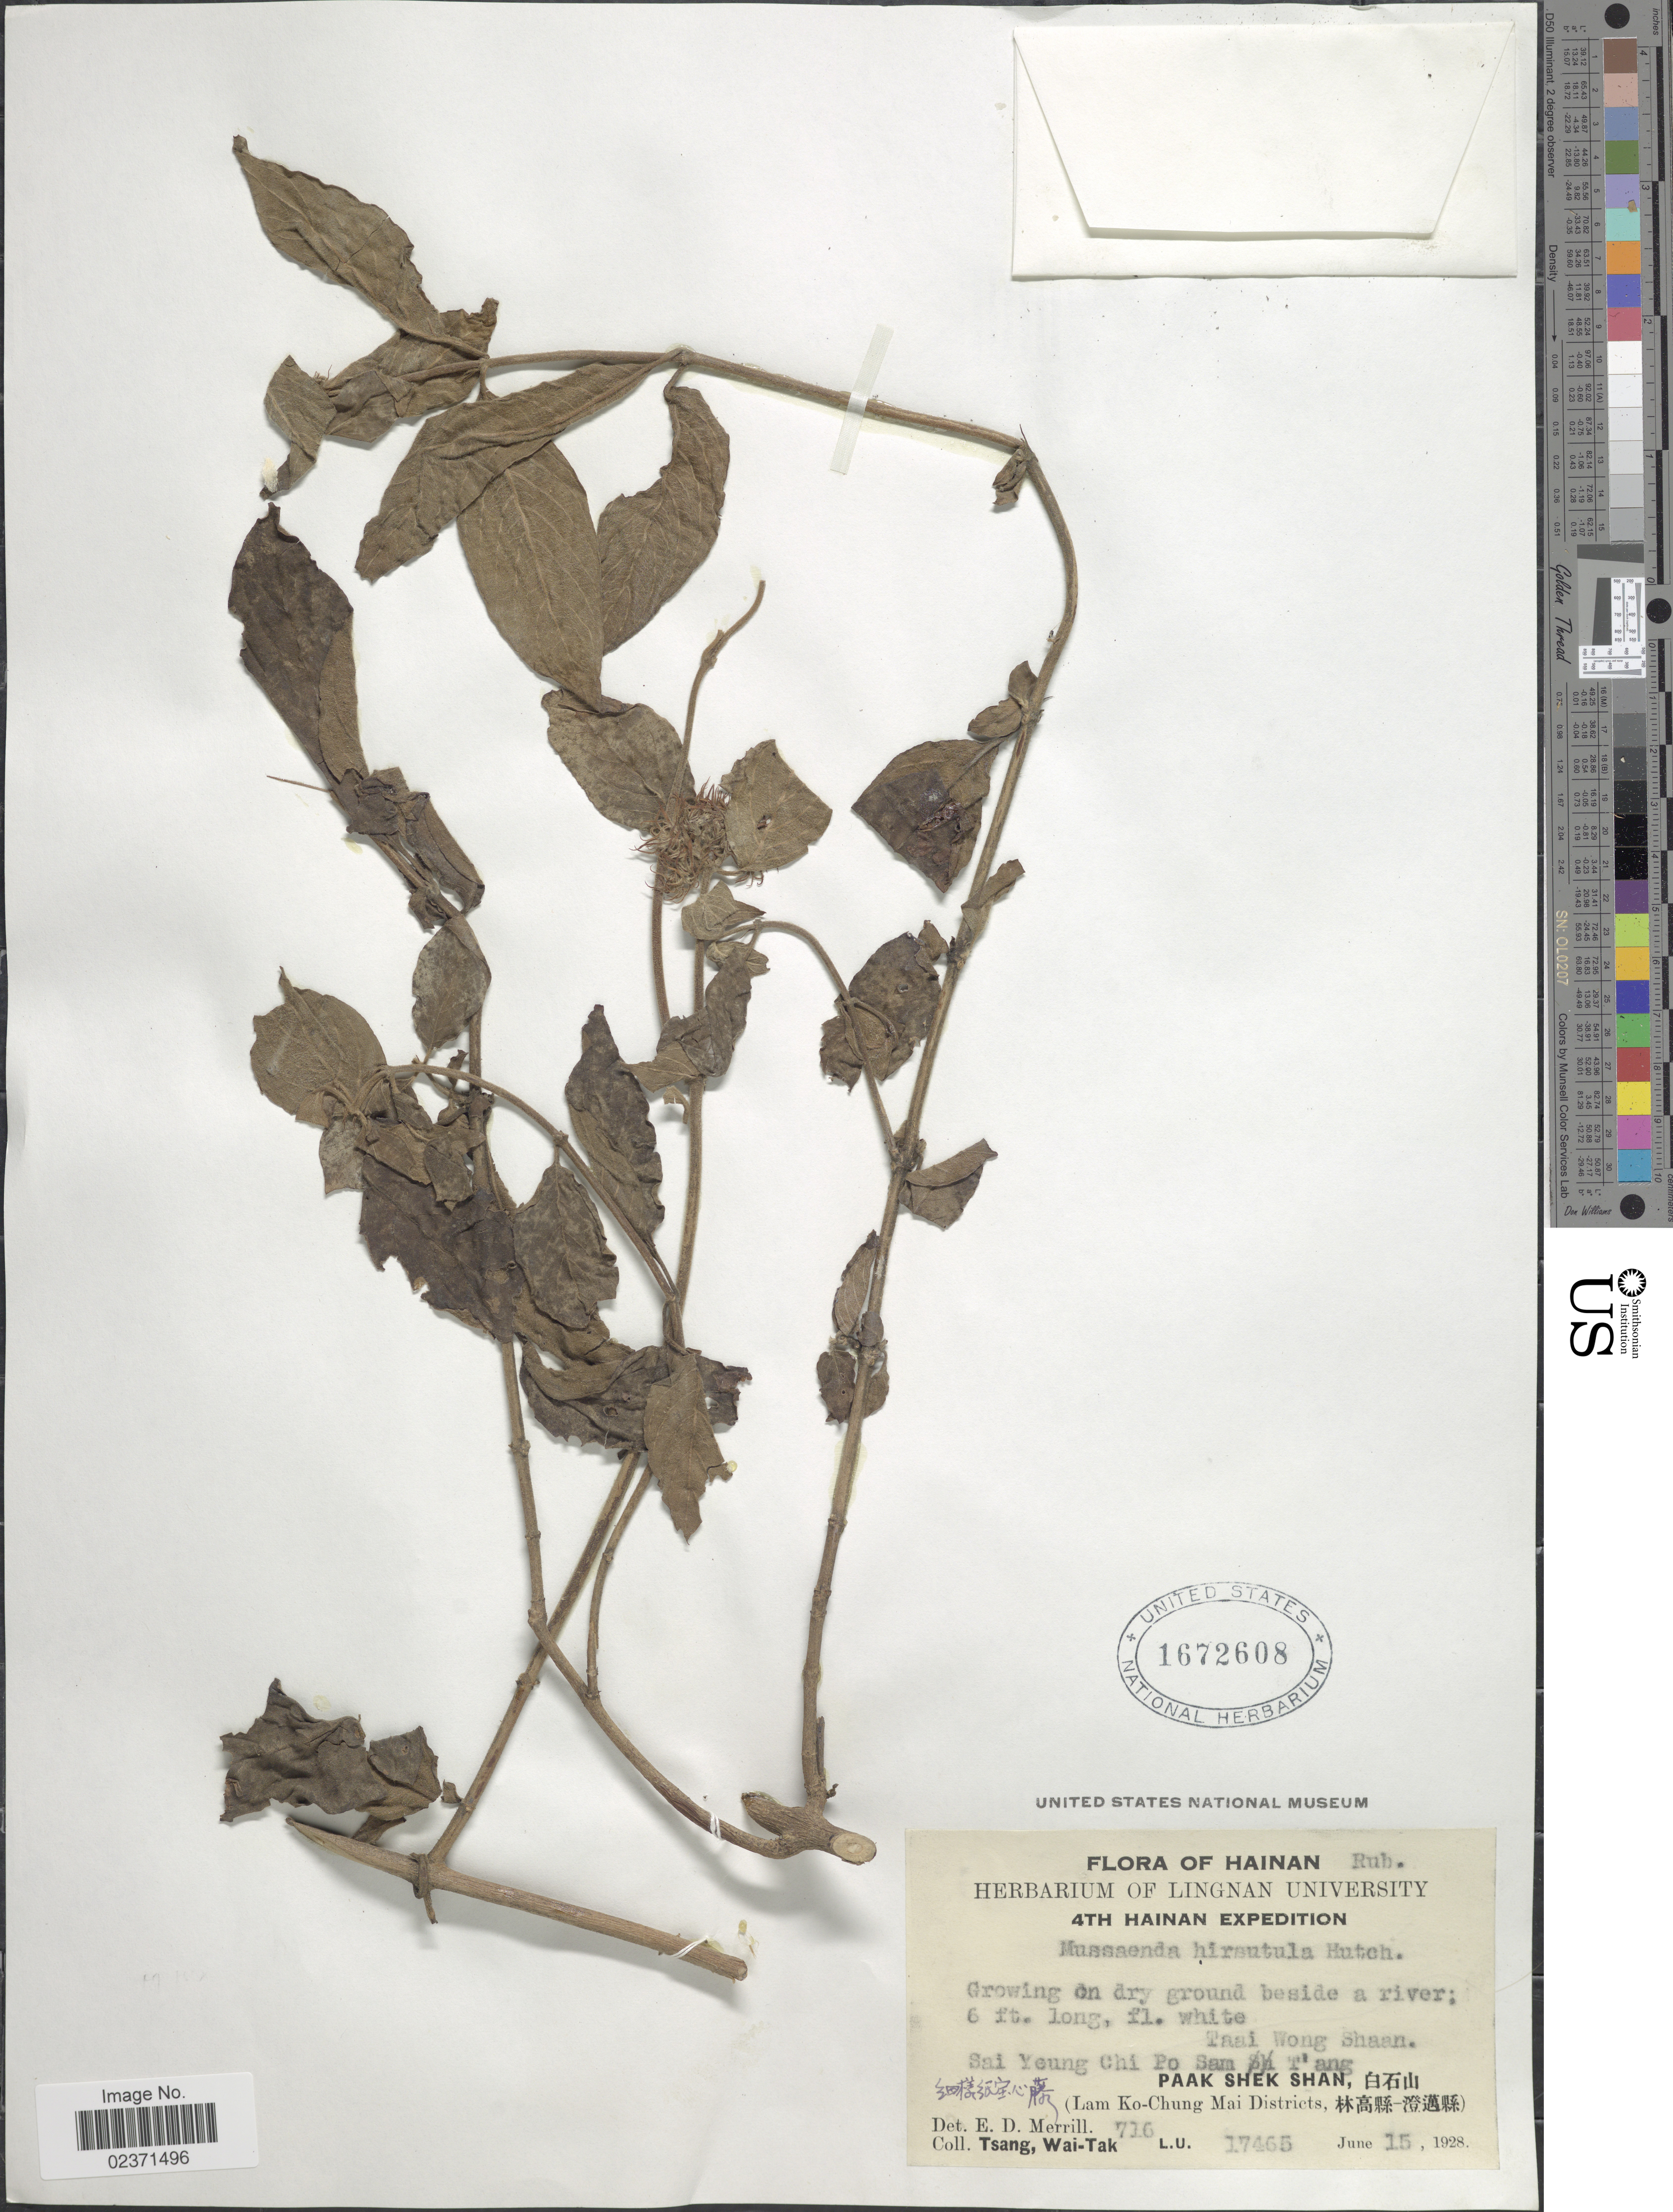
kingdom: Plantae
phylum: Tracheophyta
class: Magnoliopsida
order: Gentianales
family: Rubiaceae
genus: Mussaenda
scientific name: Mussaenda hirsutula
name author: Miq.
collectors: W. T. Tsang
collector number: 716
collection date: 1928-06-15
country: China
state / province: Hainan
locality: Taai Wong Shaan. Sai Yeung Chi Po Sam T'ang Paak Shek Shan (Lam Ko-Chung Mai Districts)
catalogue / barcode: US 1672608